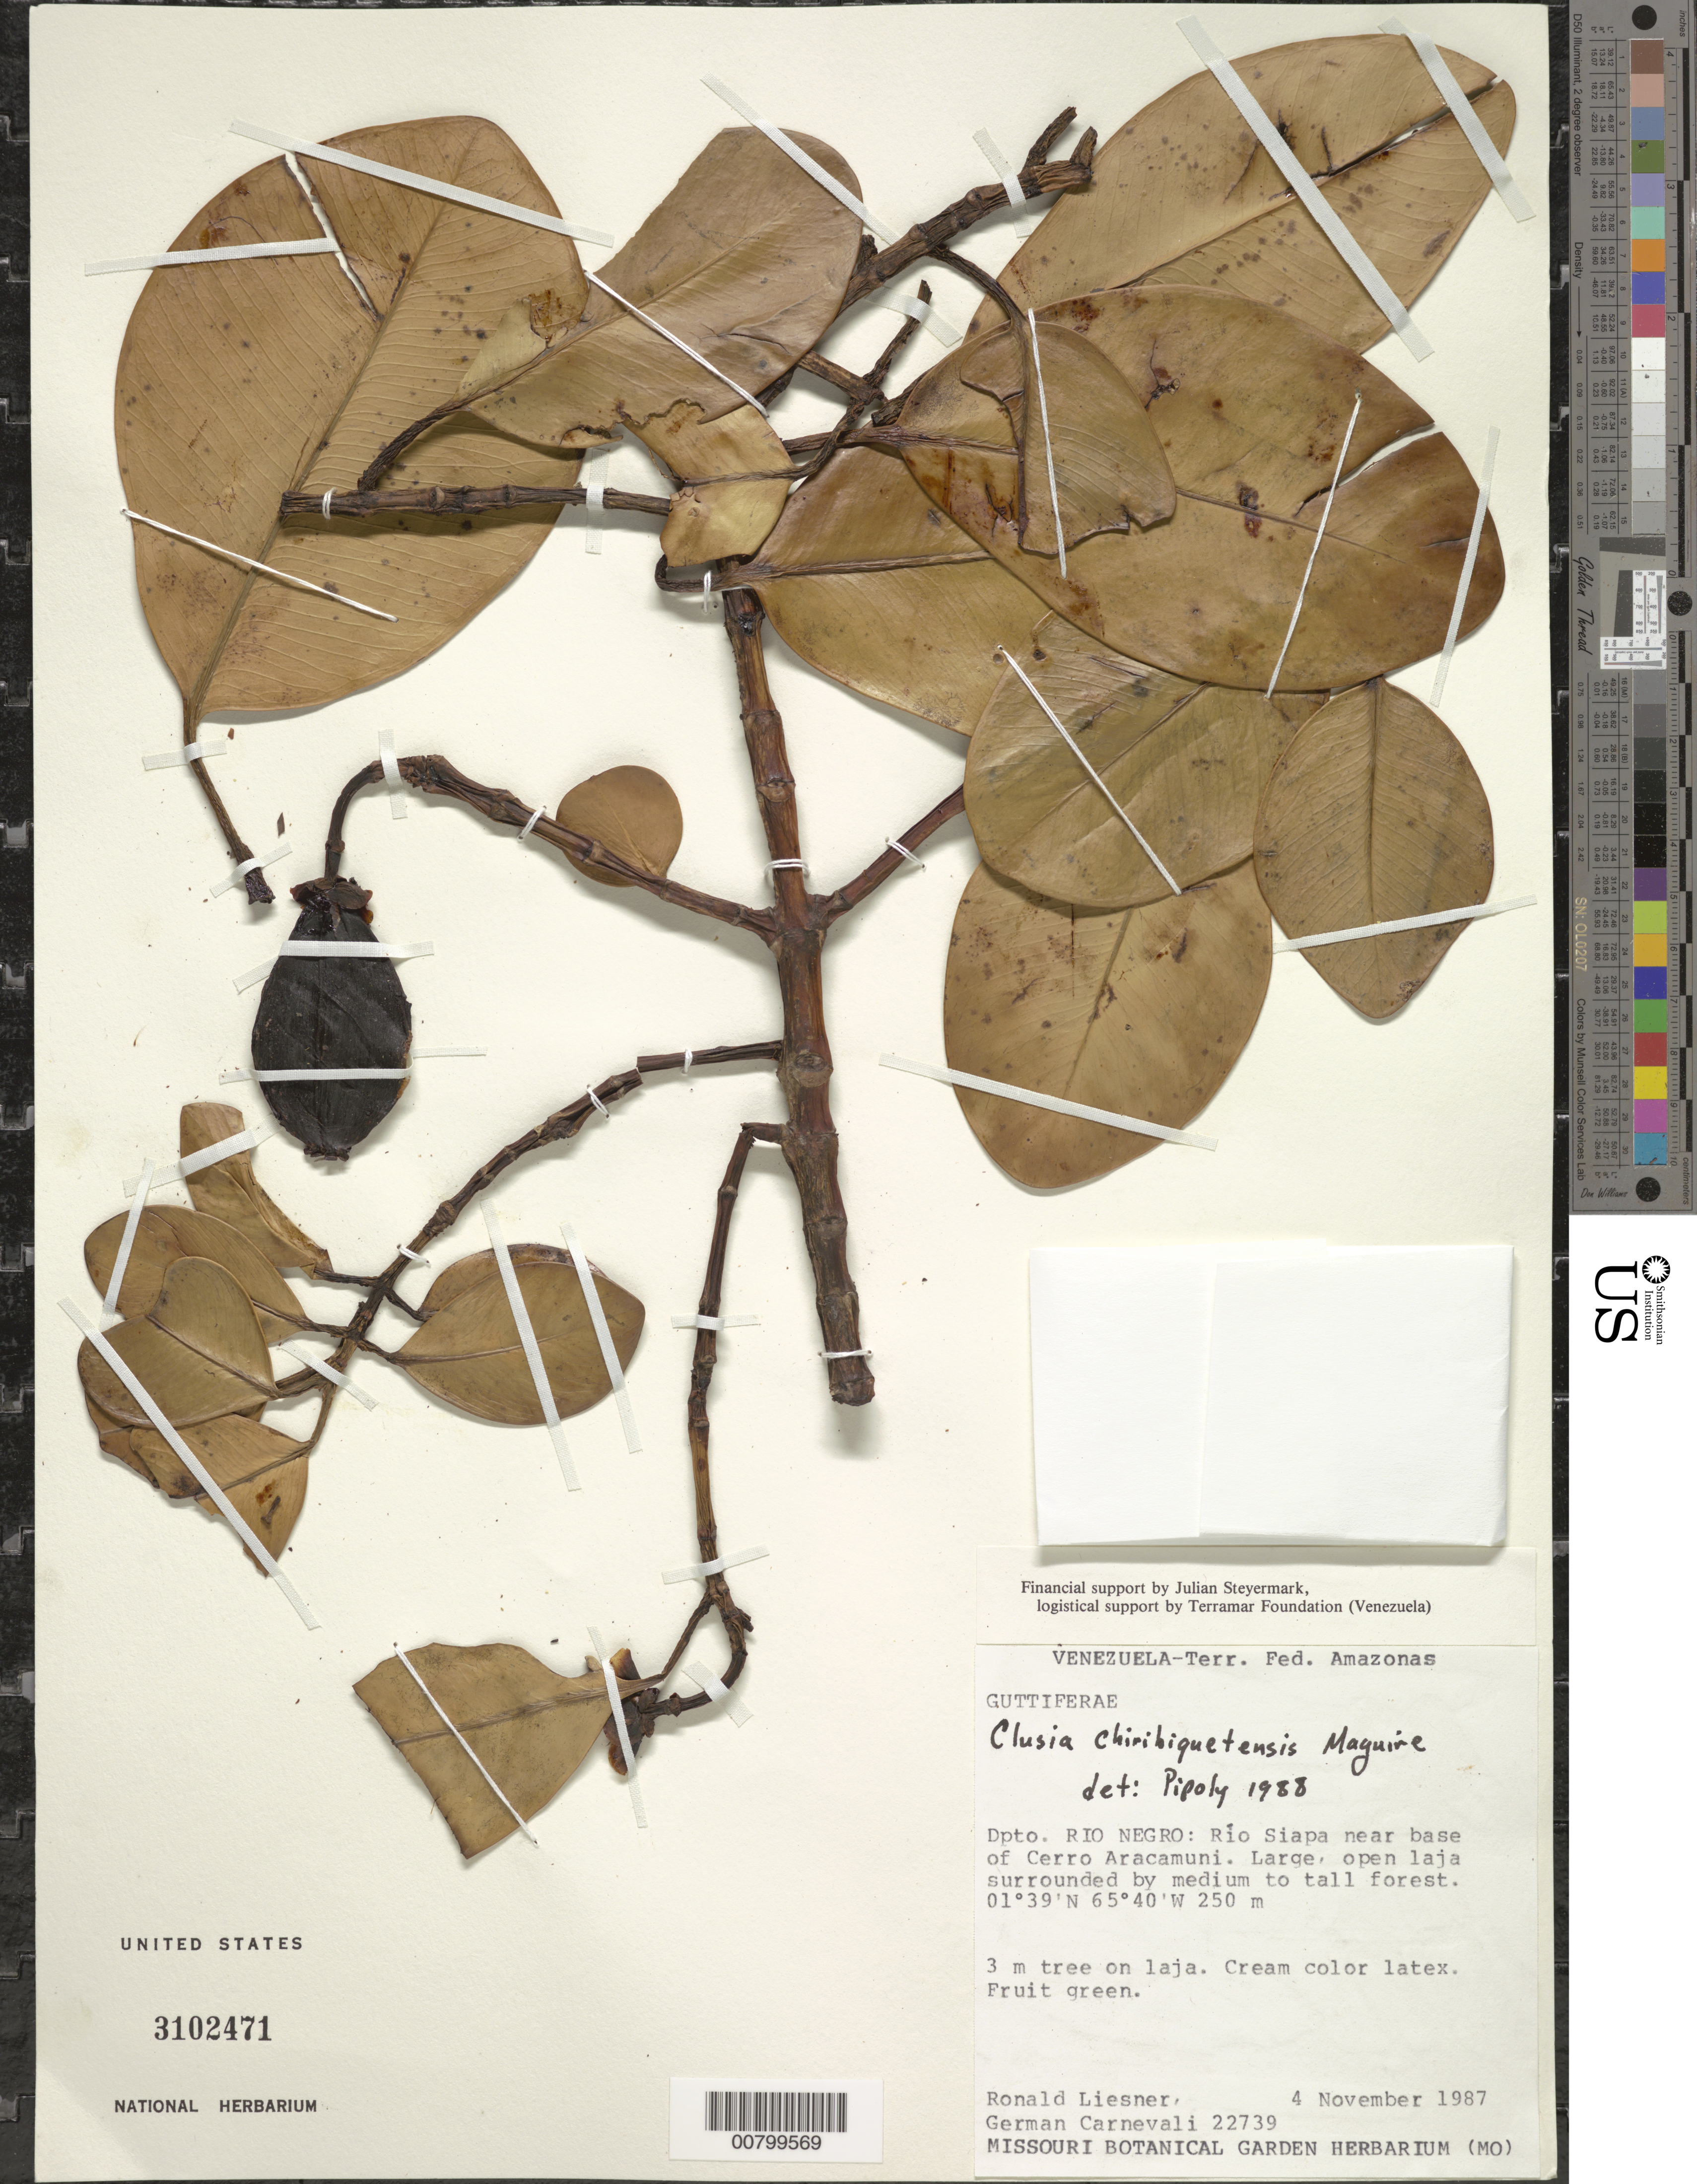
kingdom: Plantae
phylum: Tracheophyta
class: Magnoliopsida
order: Malpighiales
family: Clusiaceae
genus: Clusia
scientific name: Clusia chiribiquetensis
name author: Maguire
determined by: Pipoly, J. J., III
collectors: R. L. Liesner & G. Carnevali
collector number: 22739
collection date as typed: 4-Nov-87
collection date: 1987-11-04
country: Venezuela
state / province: Amazonas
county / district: Río Negro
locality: Río Siapa, near base of Cerro Aracamuni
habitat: Large open laja surrounded by medium to tall forest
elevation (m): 250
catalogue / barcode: US 3102471